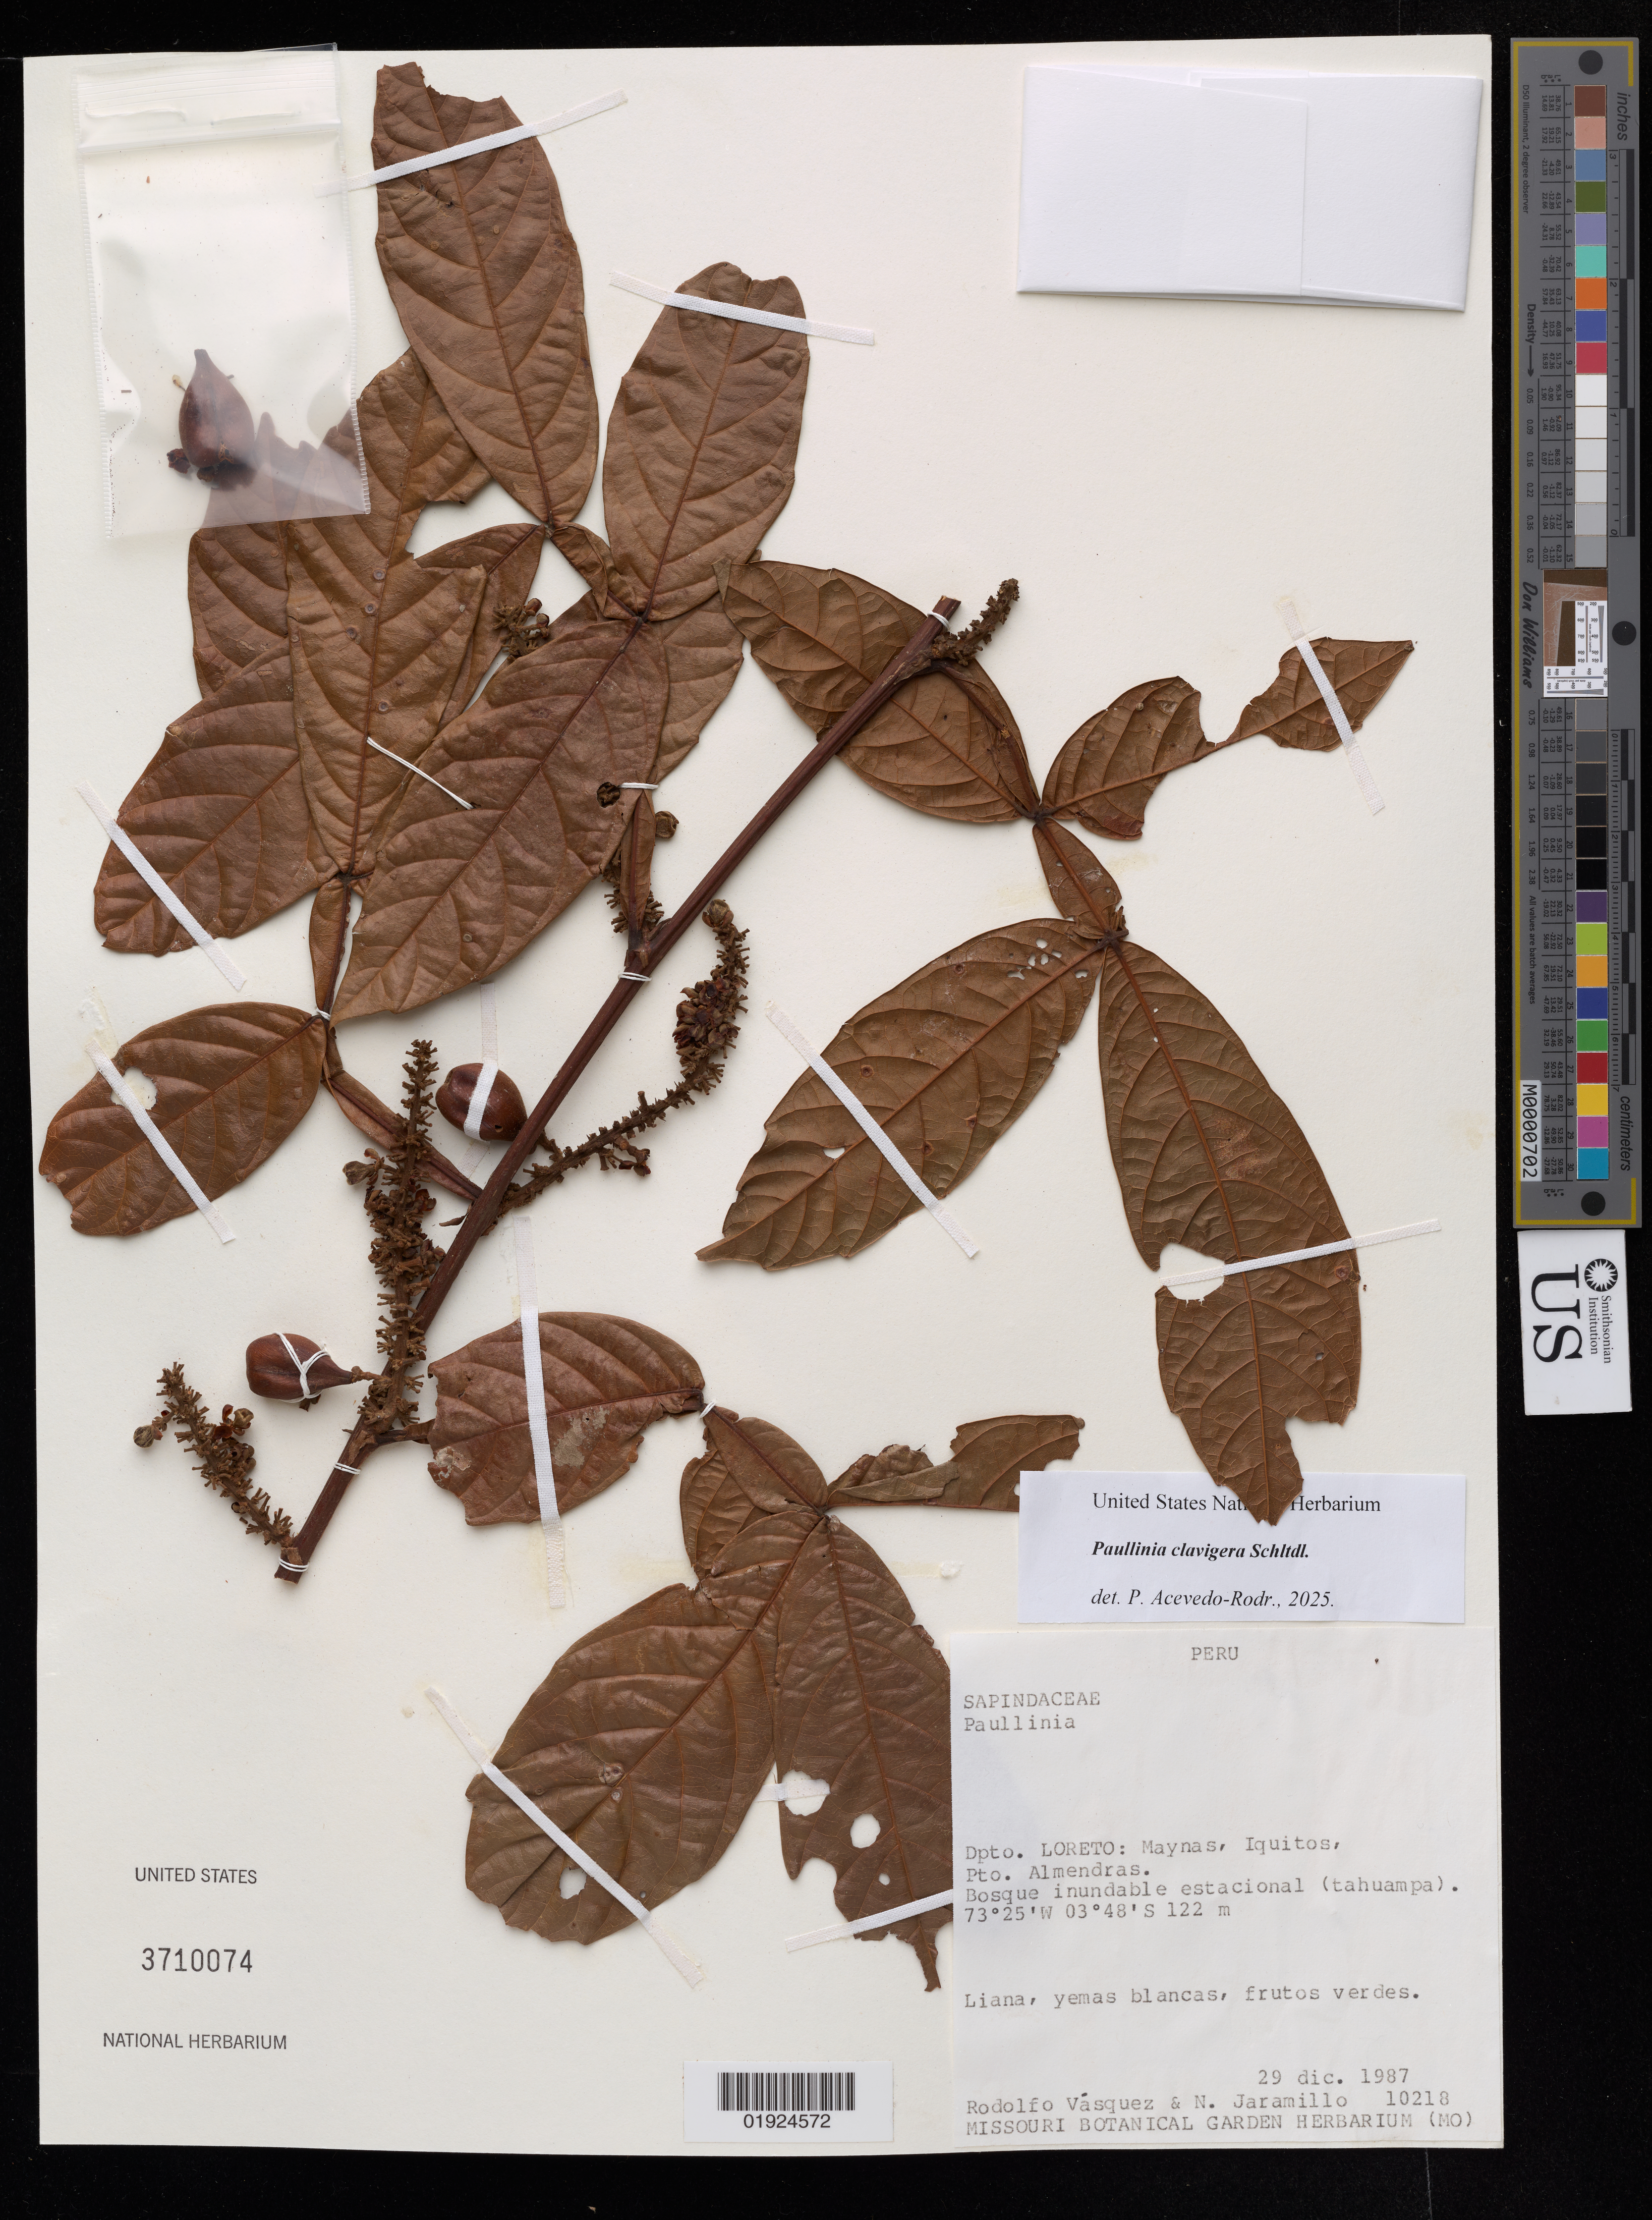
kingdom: Plantae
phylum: Tracheophyta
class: Magnoliopsida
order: Sapindales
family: Sapindaceae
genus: Paullinia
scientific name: Paullinia clavigera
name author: Schltdl.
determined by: Acevedo-Rodriguez, P., (US), Smithsonian Institution - National Museum of Natural History (UNITED STATES)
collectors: R. Vásquez M. & N. Jaramillo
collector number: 10218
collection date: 1987-12-29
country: Peru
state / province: Loreto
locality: Maynas, Iquitos, Pto. Almendras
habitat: Bosque inumdable estacional (tahuampa)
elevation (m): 122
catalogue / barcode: US 3710074